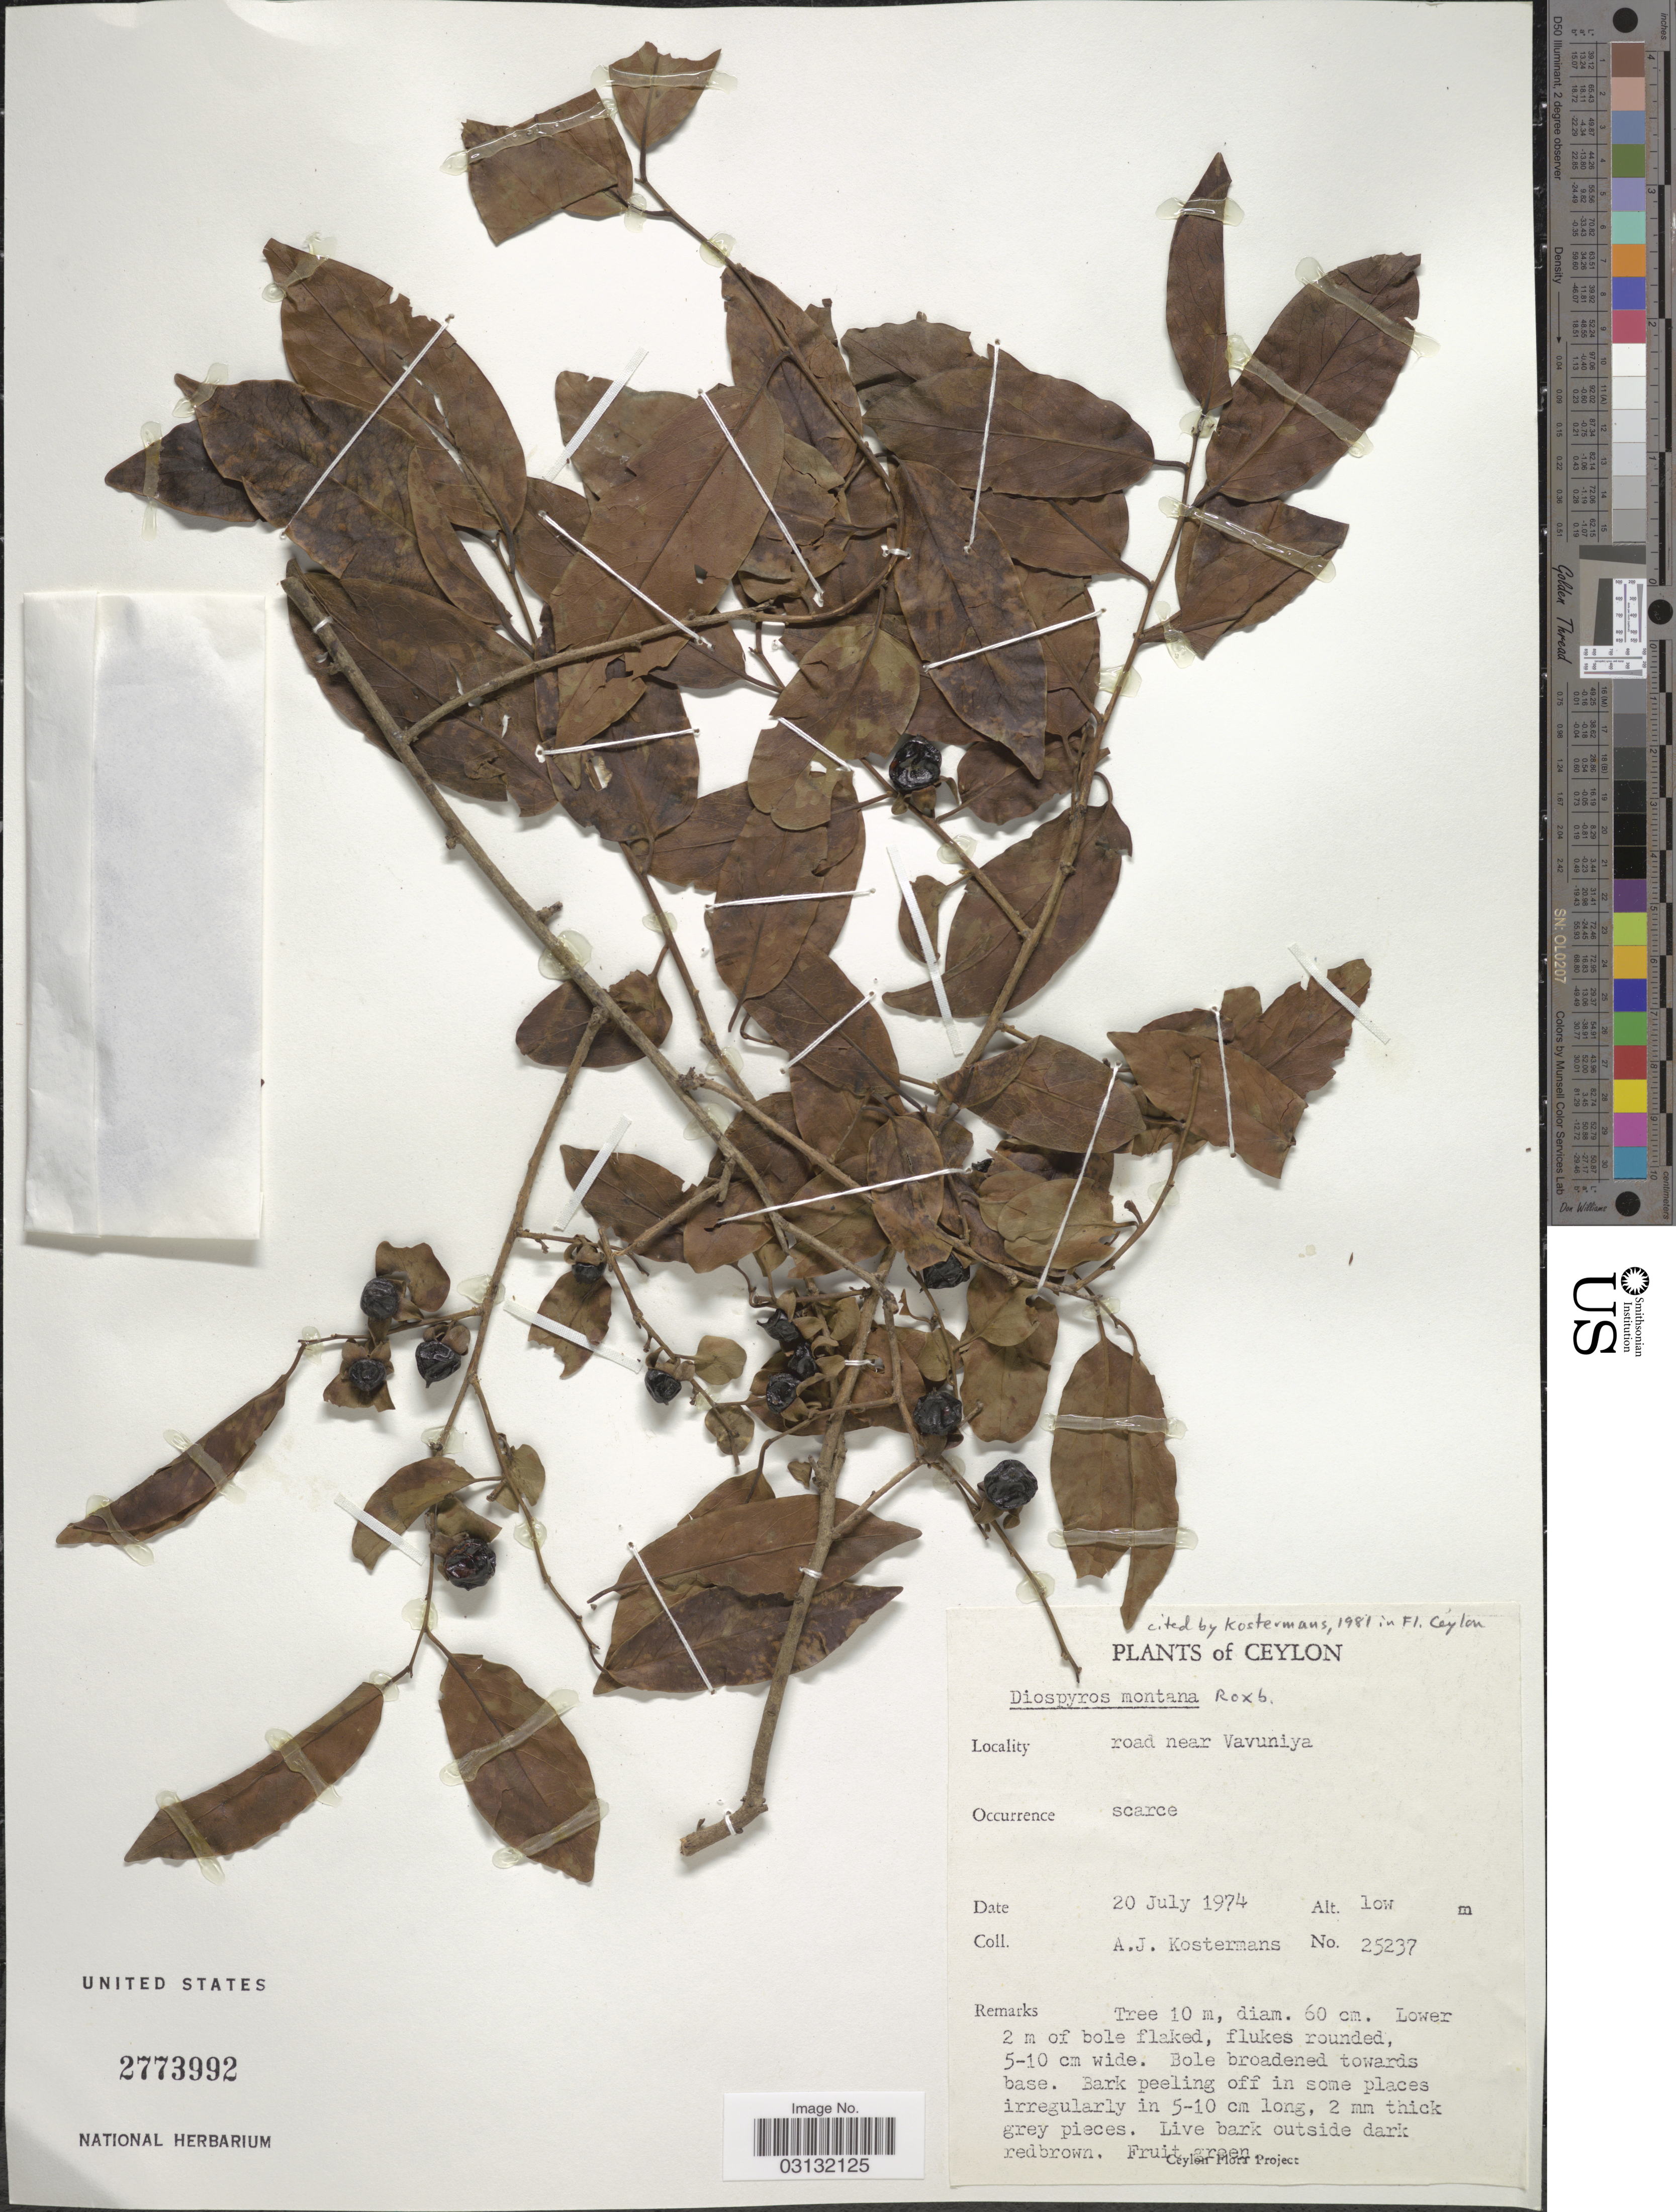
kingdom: Plantae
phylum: Tracheophyta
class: Magnoliopsida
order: Ericales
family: Ebenaceae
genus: Diospyros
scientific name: Diospyros montana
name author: Roxb.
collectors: A. J. G. Kostermans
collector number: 25237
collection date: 1974-07-20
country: Sri Lanka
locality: Ceylon, road near Vavuniya.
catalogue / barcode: US 2773992